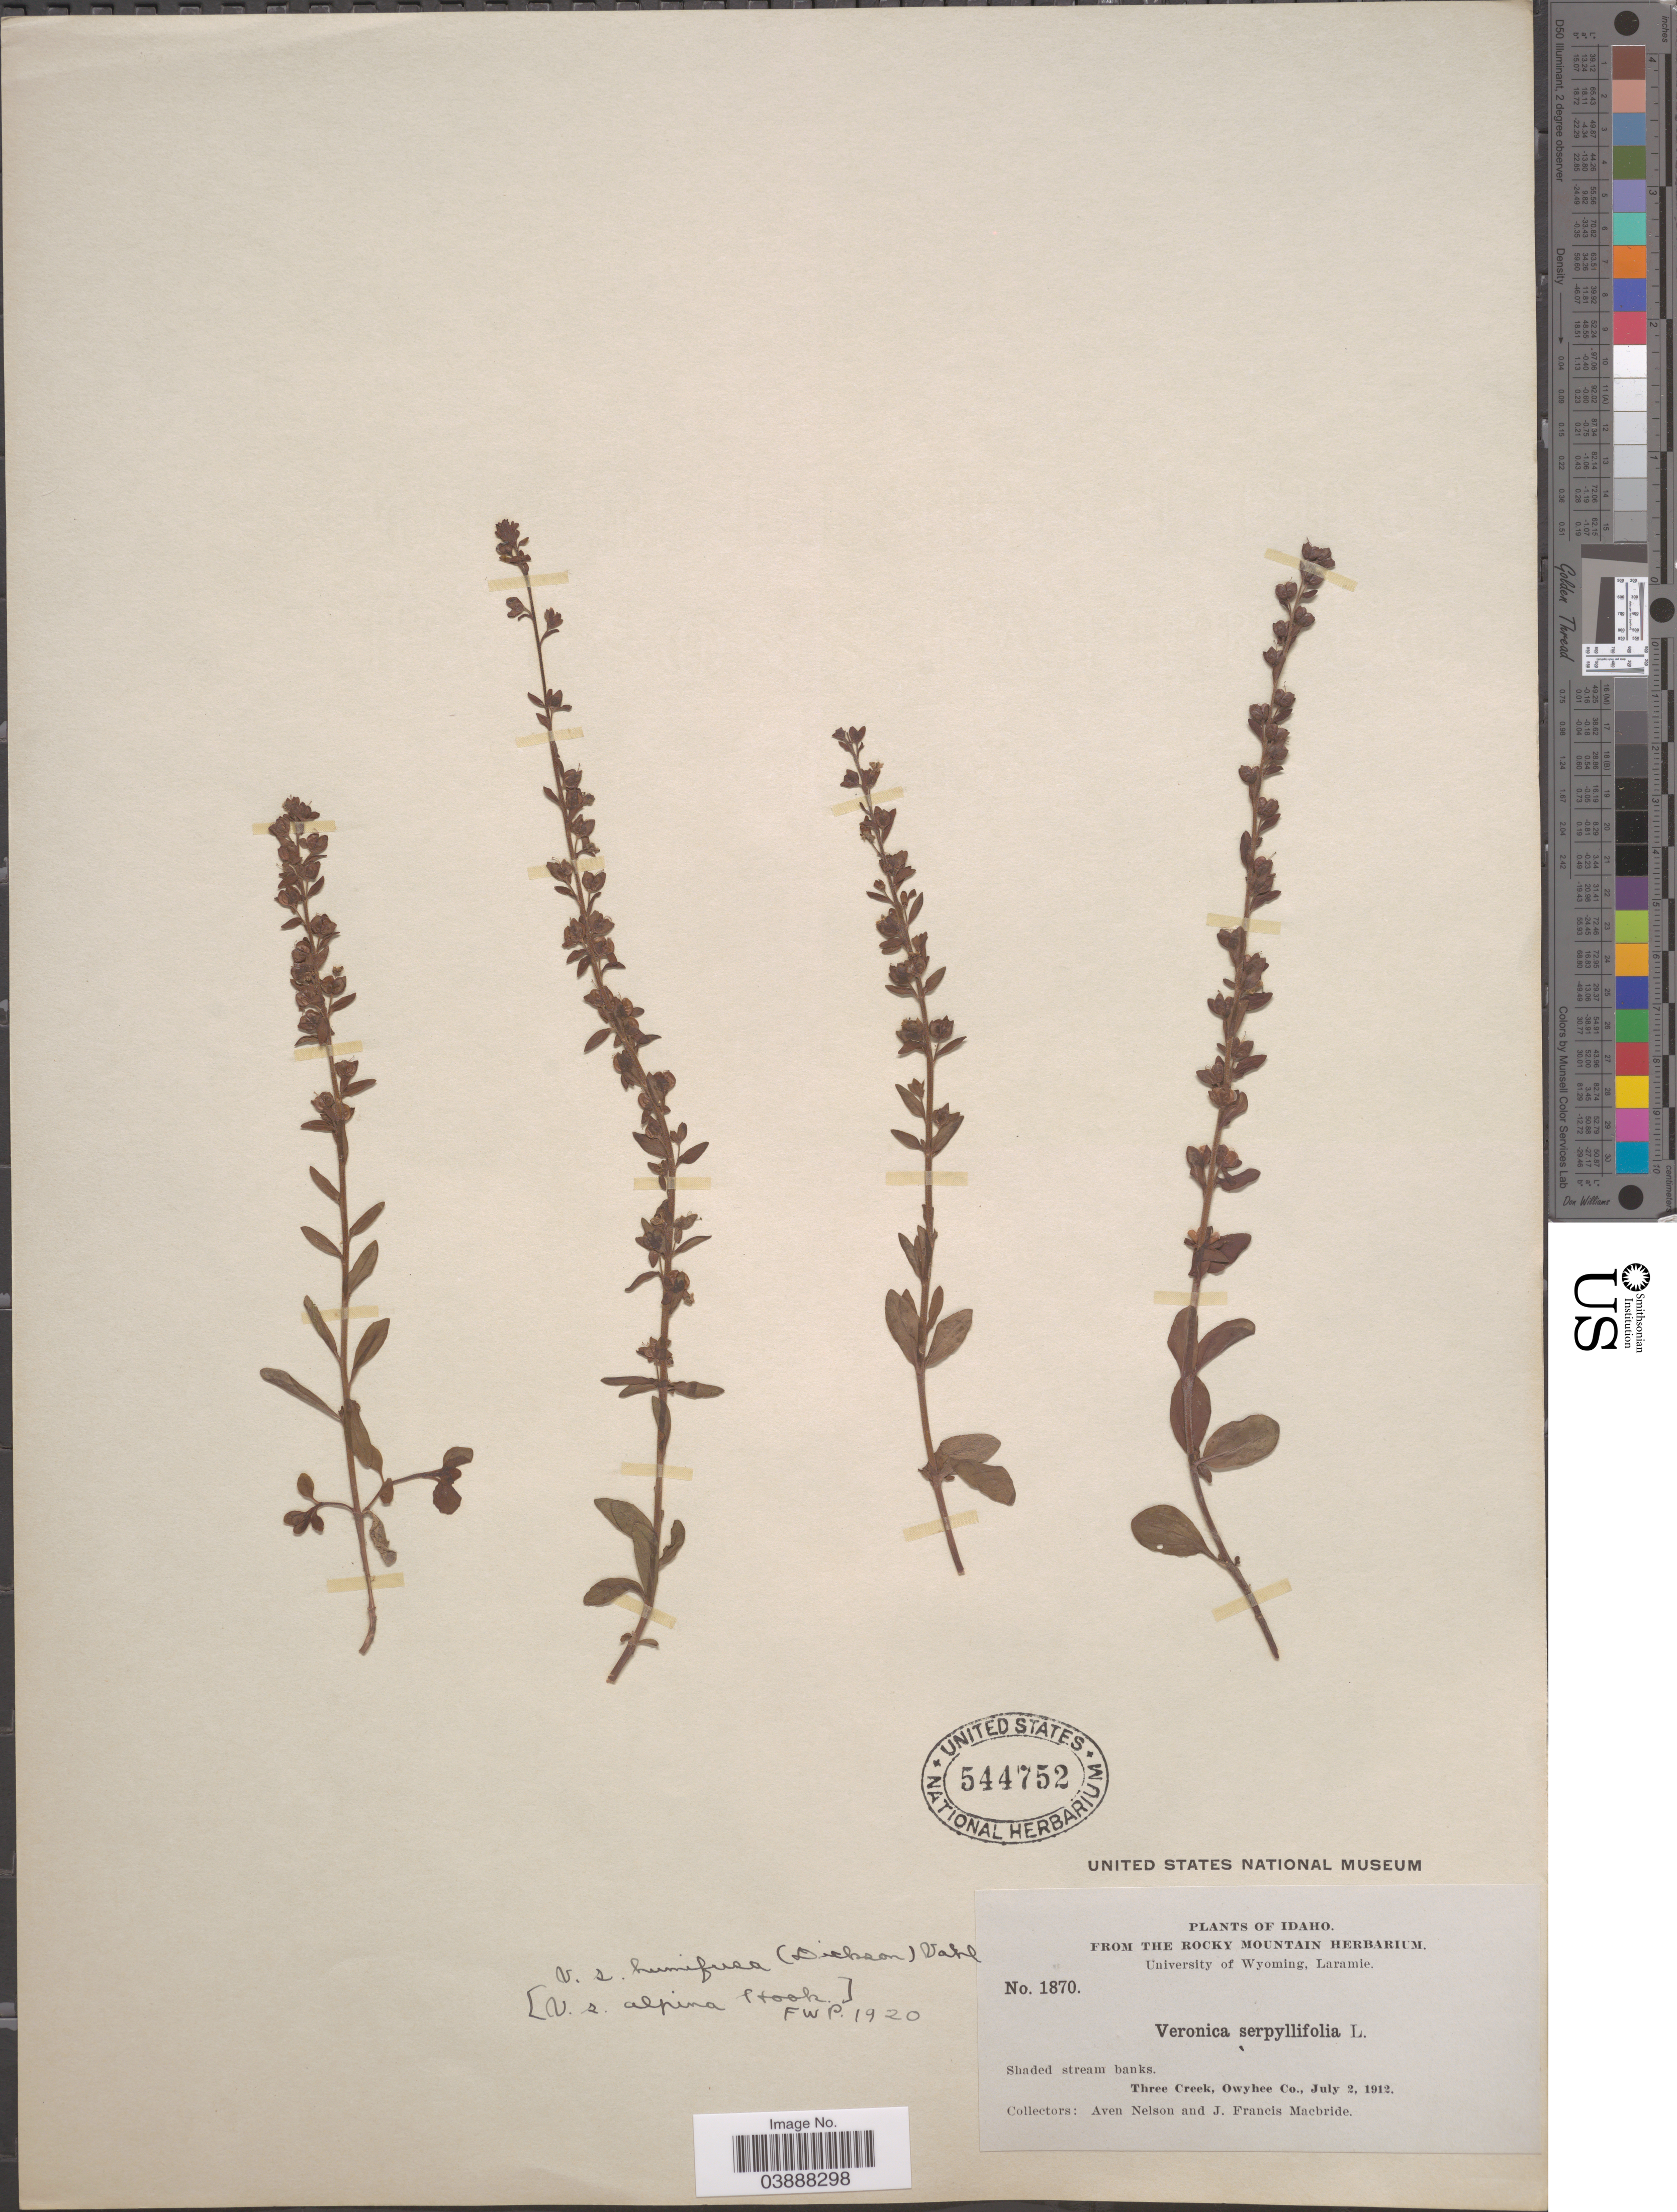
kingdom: Plantae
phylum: Tracheophyta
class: Magnoliopsida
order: Lamiales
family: Plantaginaceae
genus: Veronica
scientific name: Veronica serpyllifolia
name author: L.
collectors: A. Nelson & J. F. Macbride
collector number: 1870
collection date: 1912-07-02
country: United States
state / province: Idaho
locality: Three Creek, Owyhee Co.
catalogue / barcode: US 544752